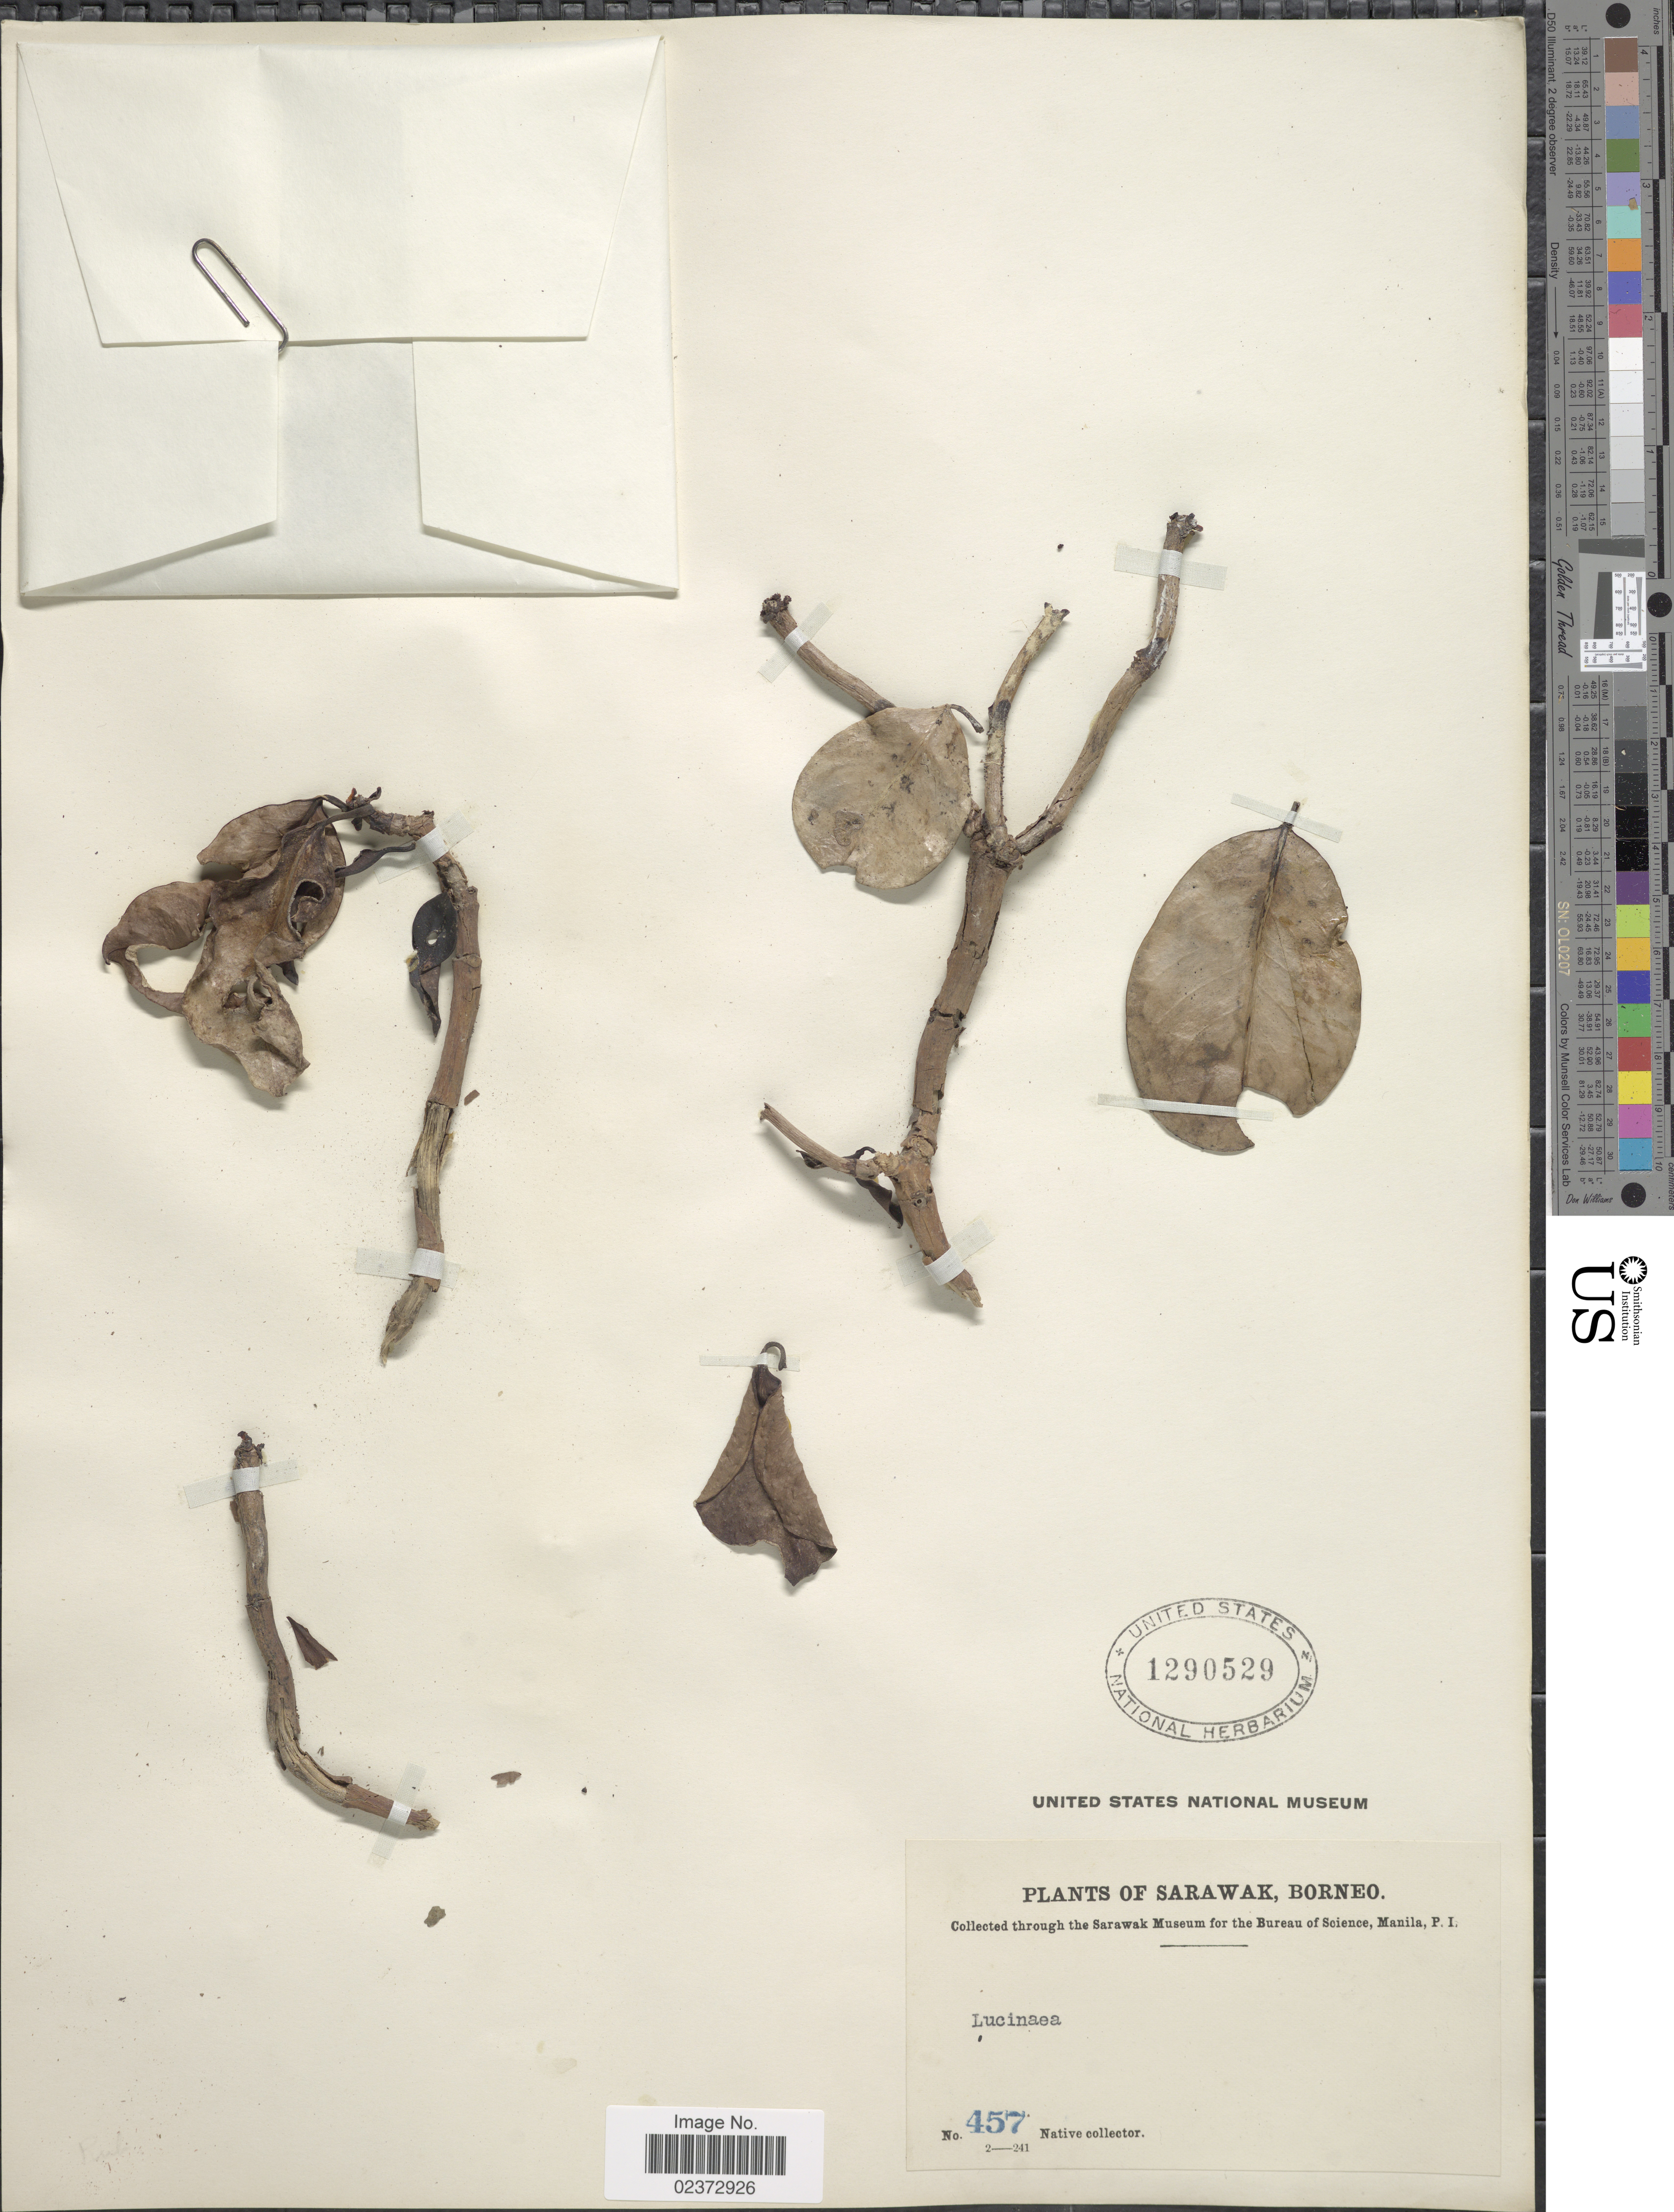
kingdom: Plantae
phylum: Tracheophyta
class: Magnoliopsida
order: Gentianales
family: Rubiaceae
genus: Schradera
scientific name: Schradera sp.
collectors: Native collector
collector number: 457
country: Malaysia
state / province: Sarawak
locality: Borneo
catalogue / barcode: US 1290529